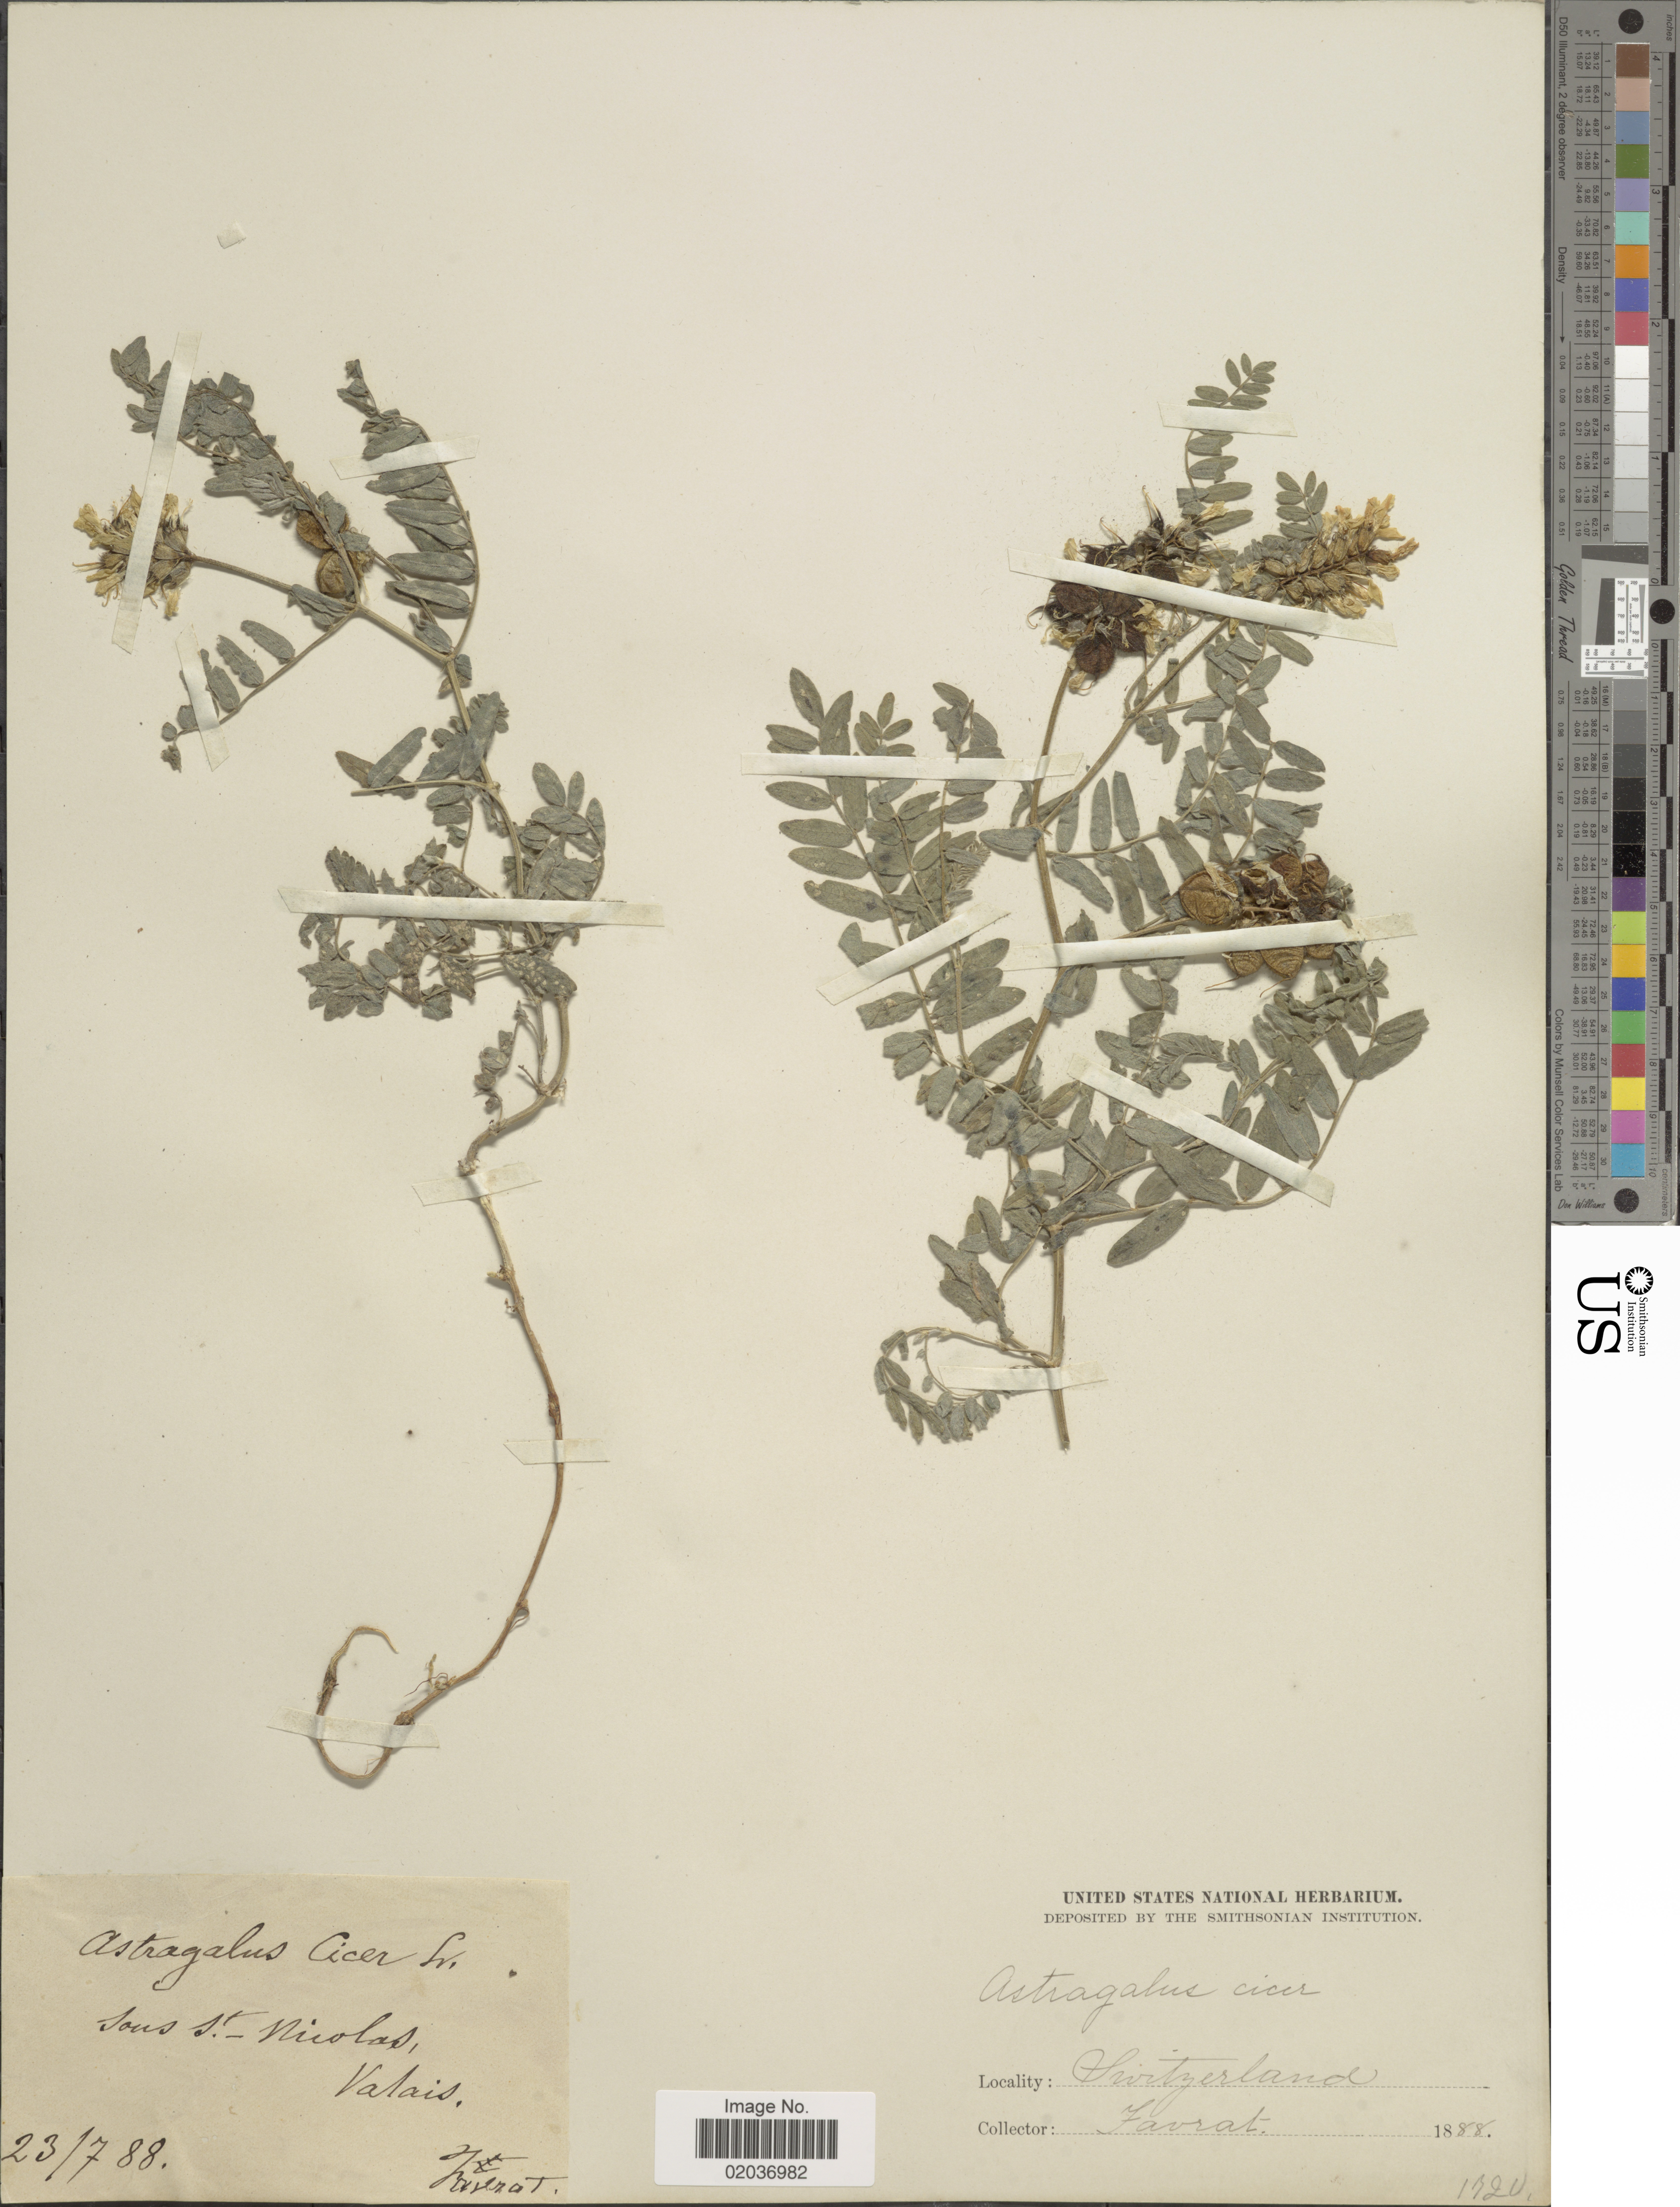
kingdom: Plantae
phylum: Tracheophyta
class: Magnoliopsida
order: Fabales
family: Fabaceae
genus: Astragalus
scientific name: Astragalus cicer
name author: L.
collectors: L. Favrat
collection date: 1888-07-23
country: Switzerland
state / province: Valais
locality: Sous St. Nicolas